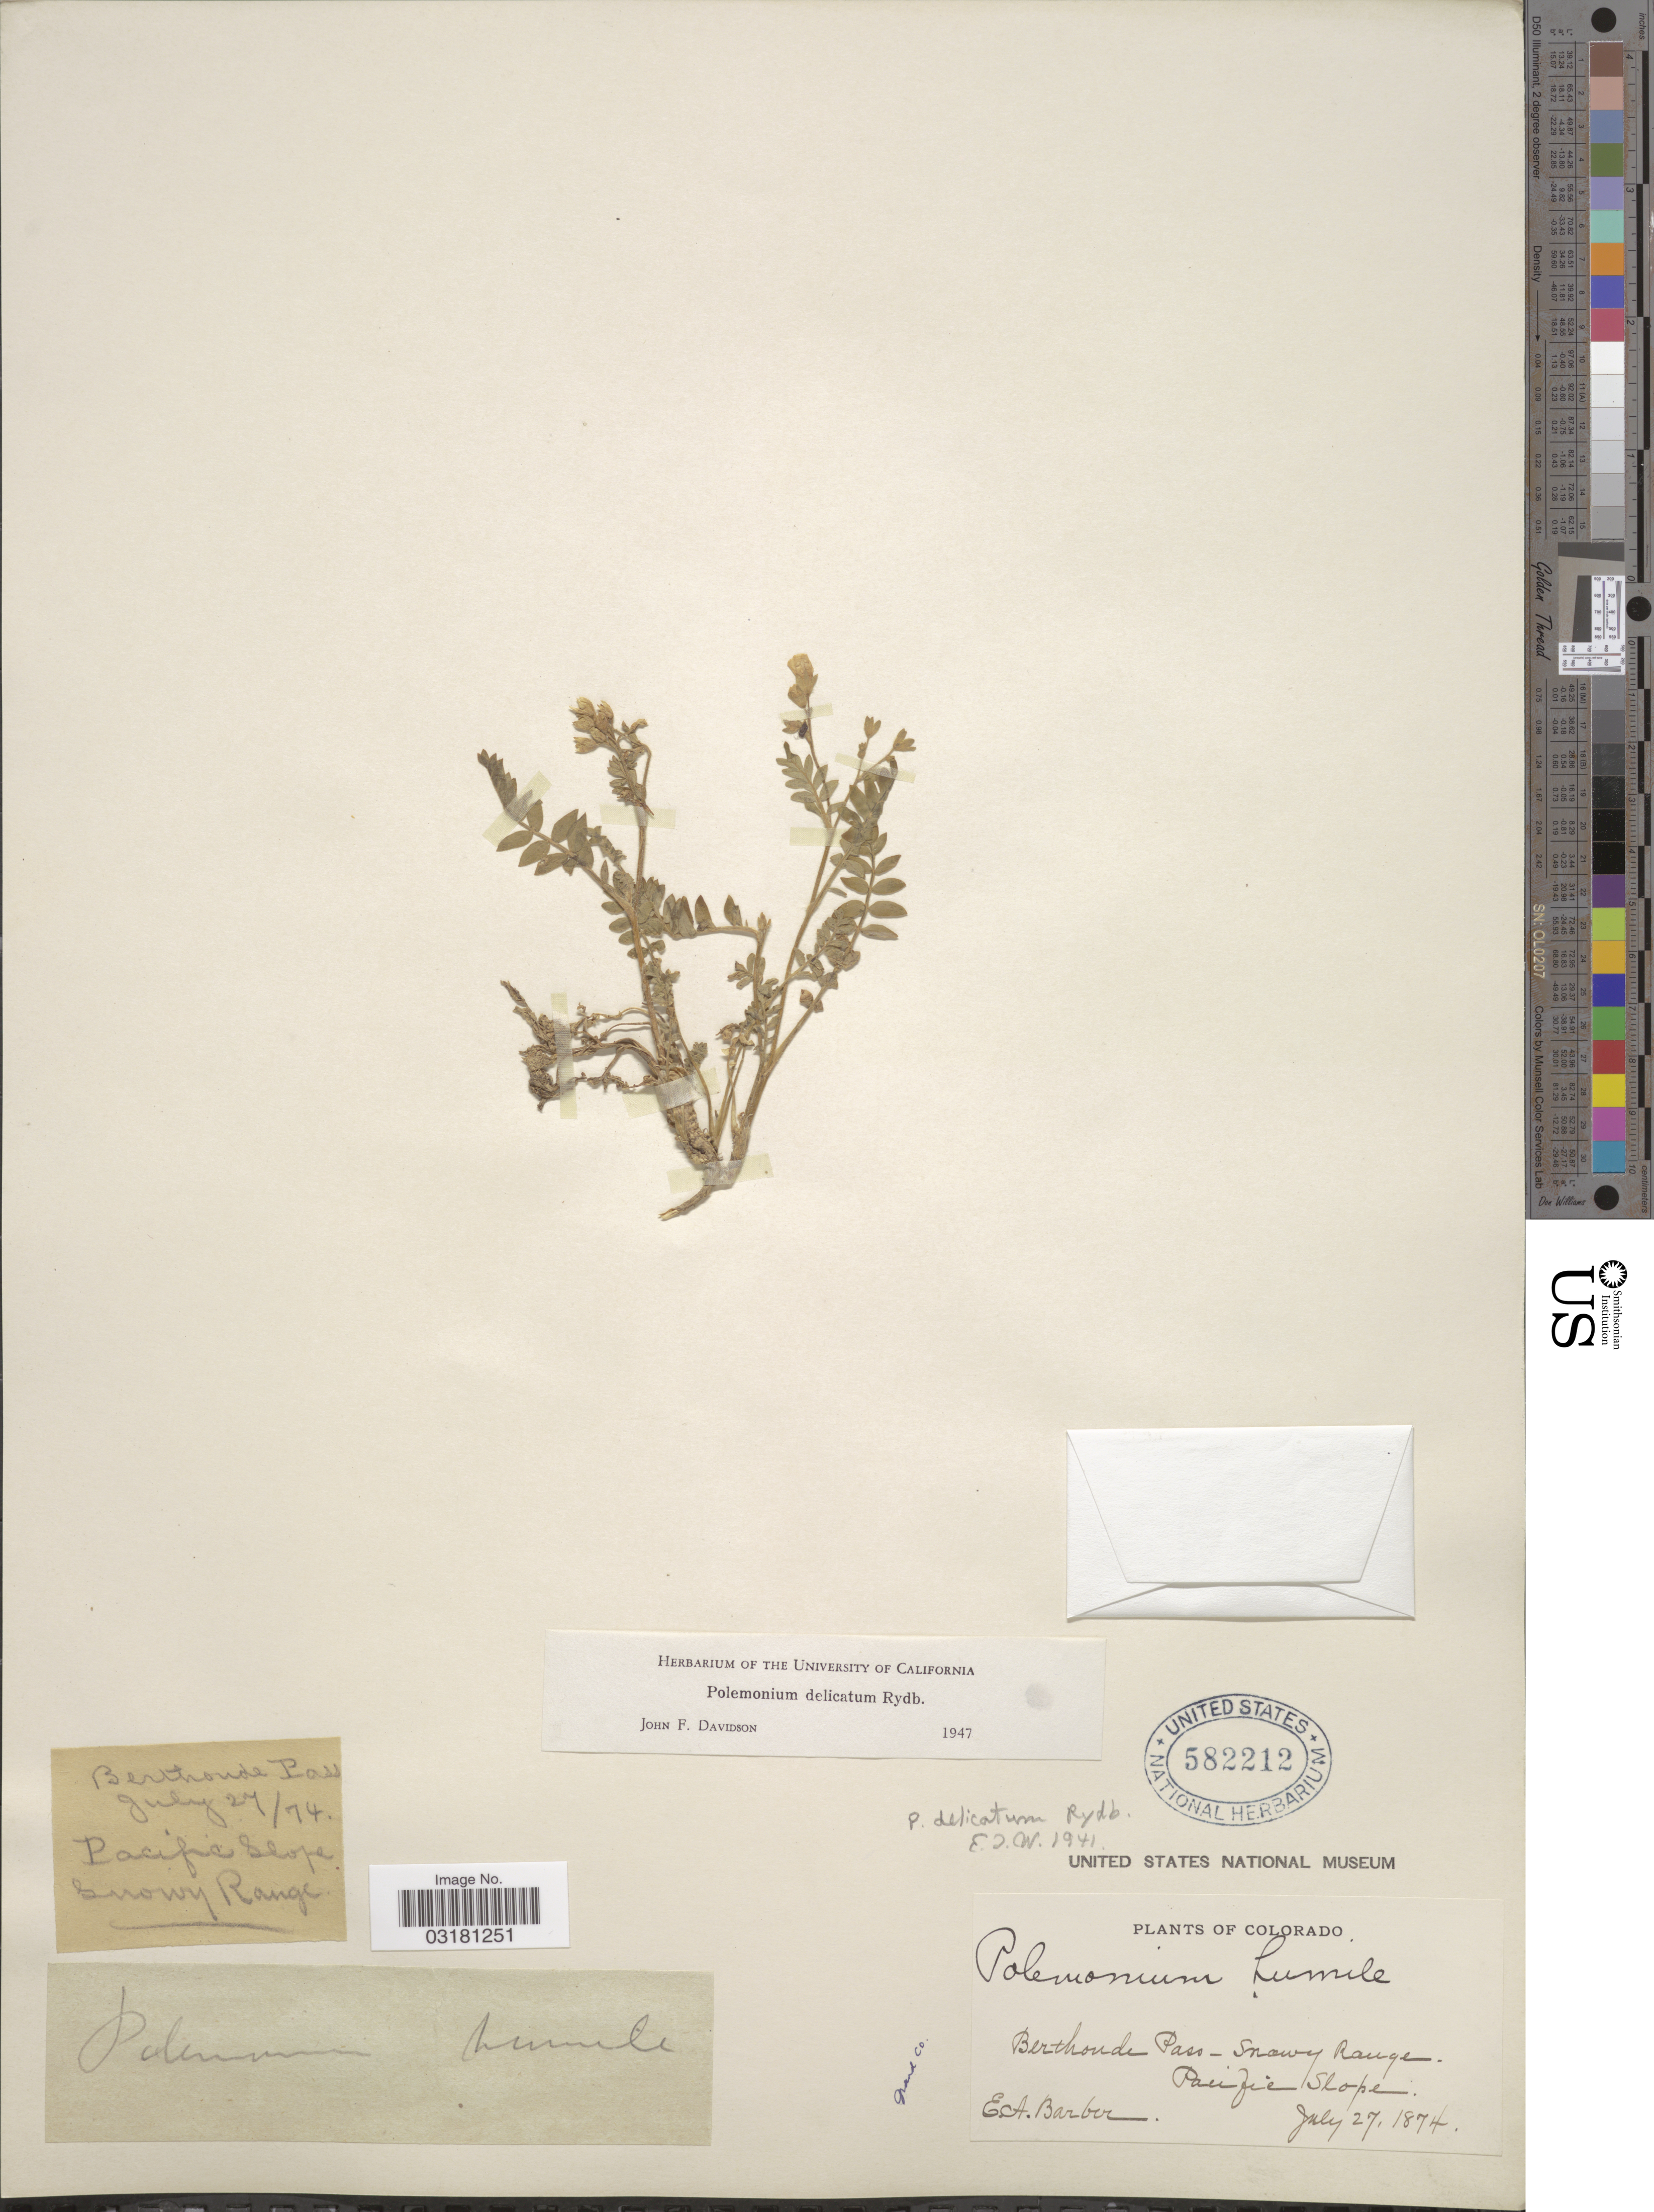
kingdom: Plantae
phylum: Tracheophyta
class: Magnoliopsida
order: Ericales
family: Polemoniaceae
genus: Polemonium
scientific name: Polemonium delicatum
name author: Rydb.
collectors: E. Barber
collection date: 1874-07-27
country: United States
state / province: Colorado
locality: Berthoude Pass-Snowy Range. Pacific Slope. Grand Co.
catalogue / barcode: US 582212